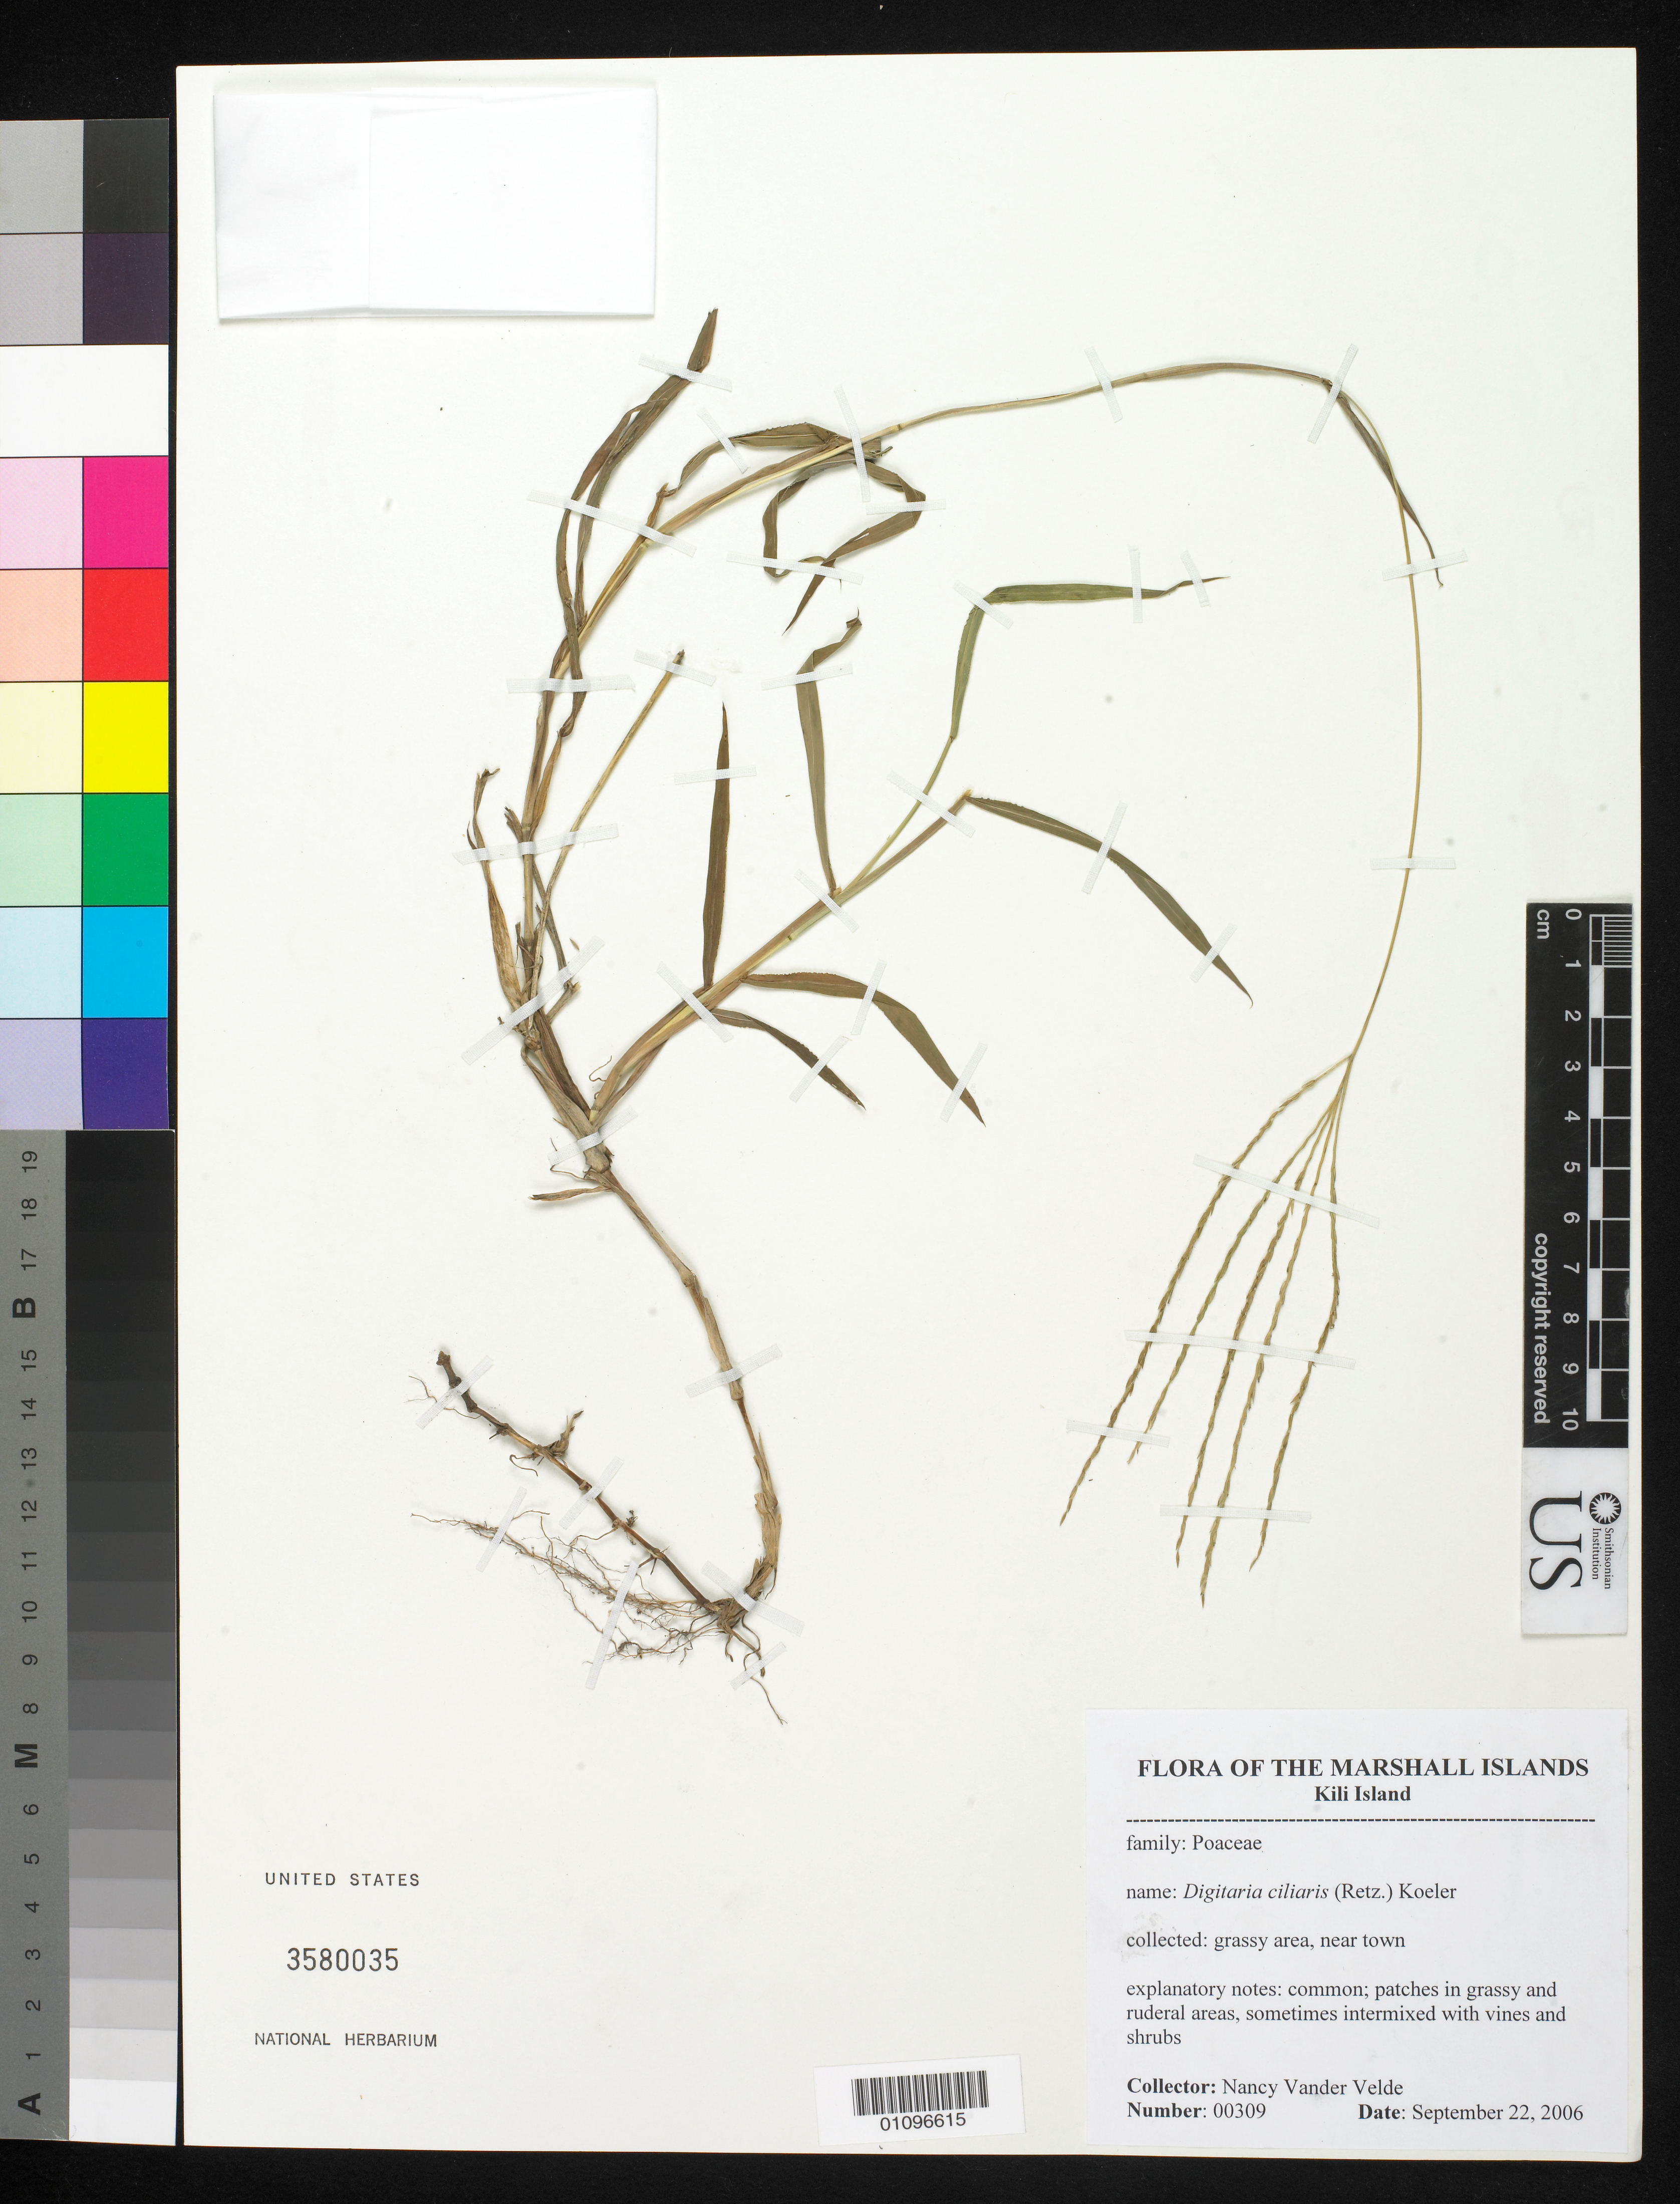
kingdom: Plantae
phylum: Tracheophyta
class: Liliopsida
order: Poales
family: Poaceae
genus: Digitaria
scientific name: Digitaria ciliaris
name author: (Retz.) Koeler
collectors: N. Vander Velde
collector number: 00309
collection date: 2006-09-22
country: Marshall Islands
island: Kili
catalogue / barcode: US 3580035